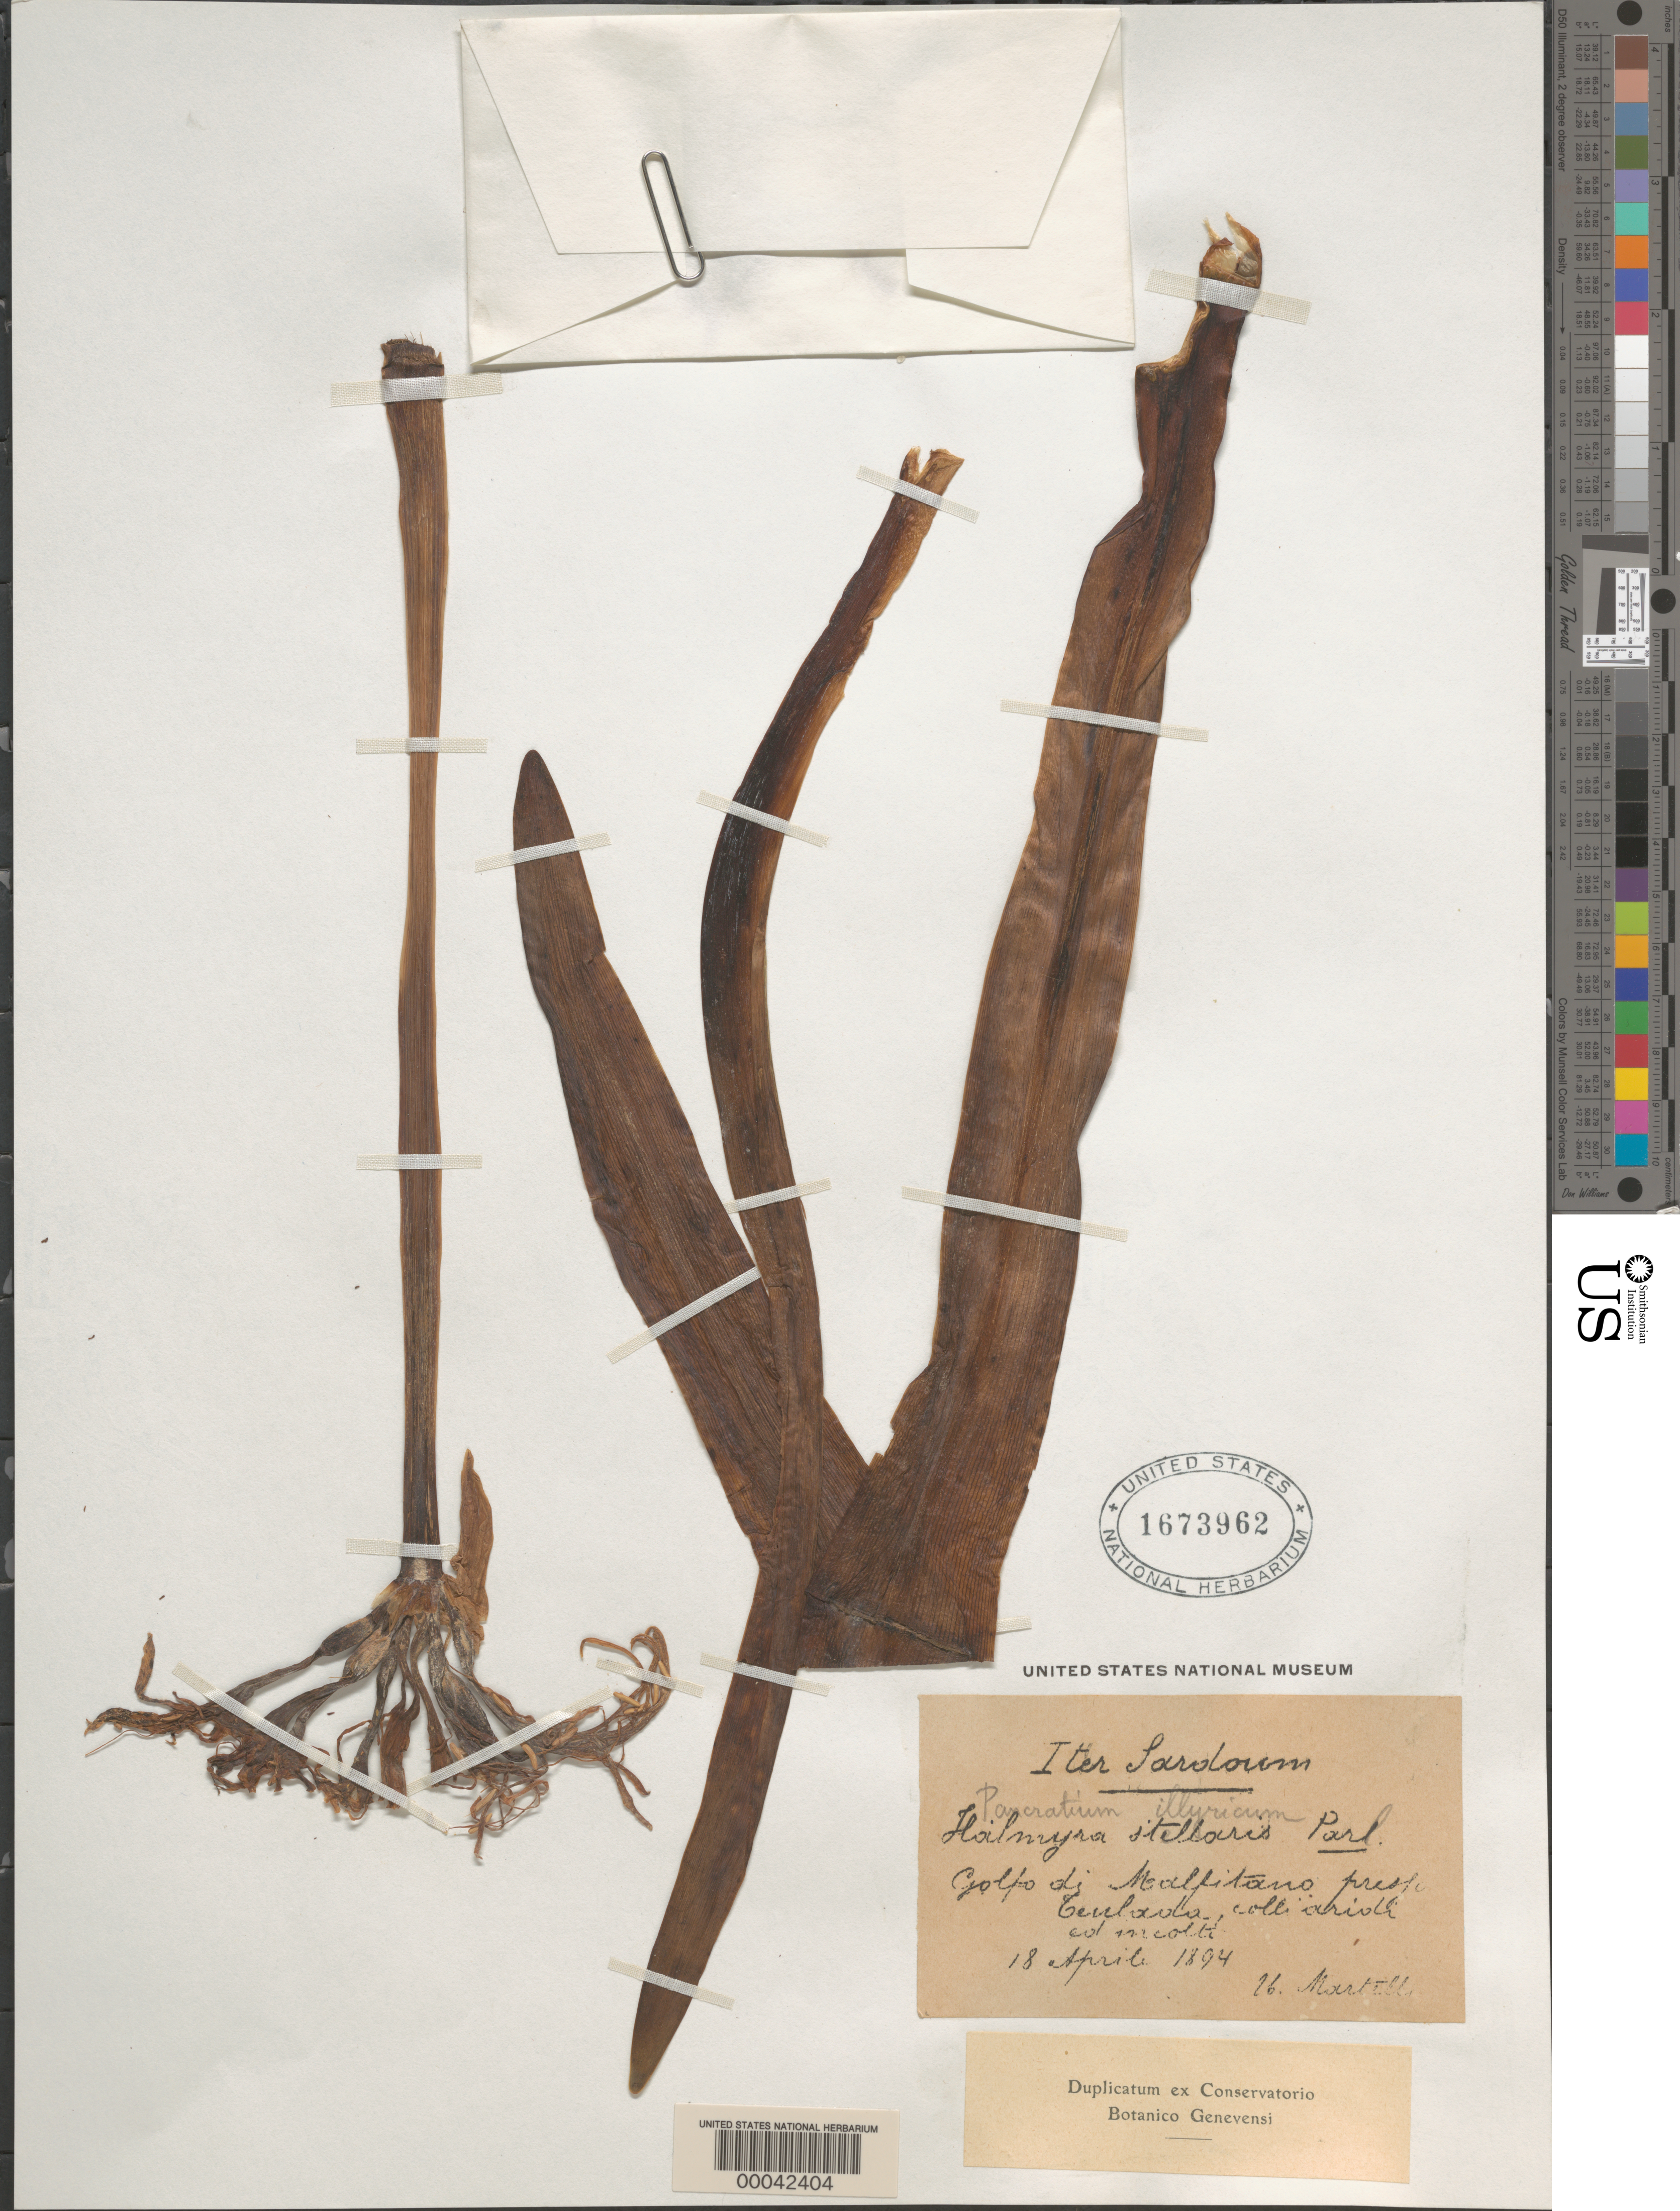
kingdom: Plantae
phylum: Tracheophyta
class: Liliopsida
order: Asparagales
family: Amaryllidaceae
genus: Pancratium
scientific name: Pancratium illyricum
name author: L.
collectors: U. Martelli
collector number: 26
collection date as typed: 18 Apr 1894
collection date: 1894-04-18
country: Italy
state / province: Sardegna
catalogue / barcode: US 1673962